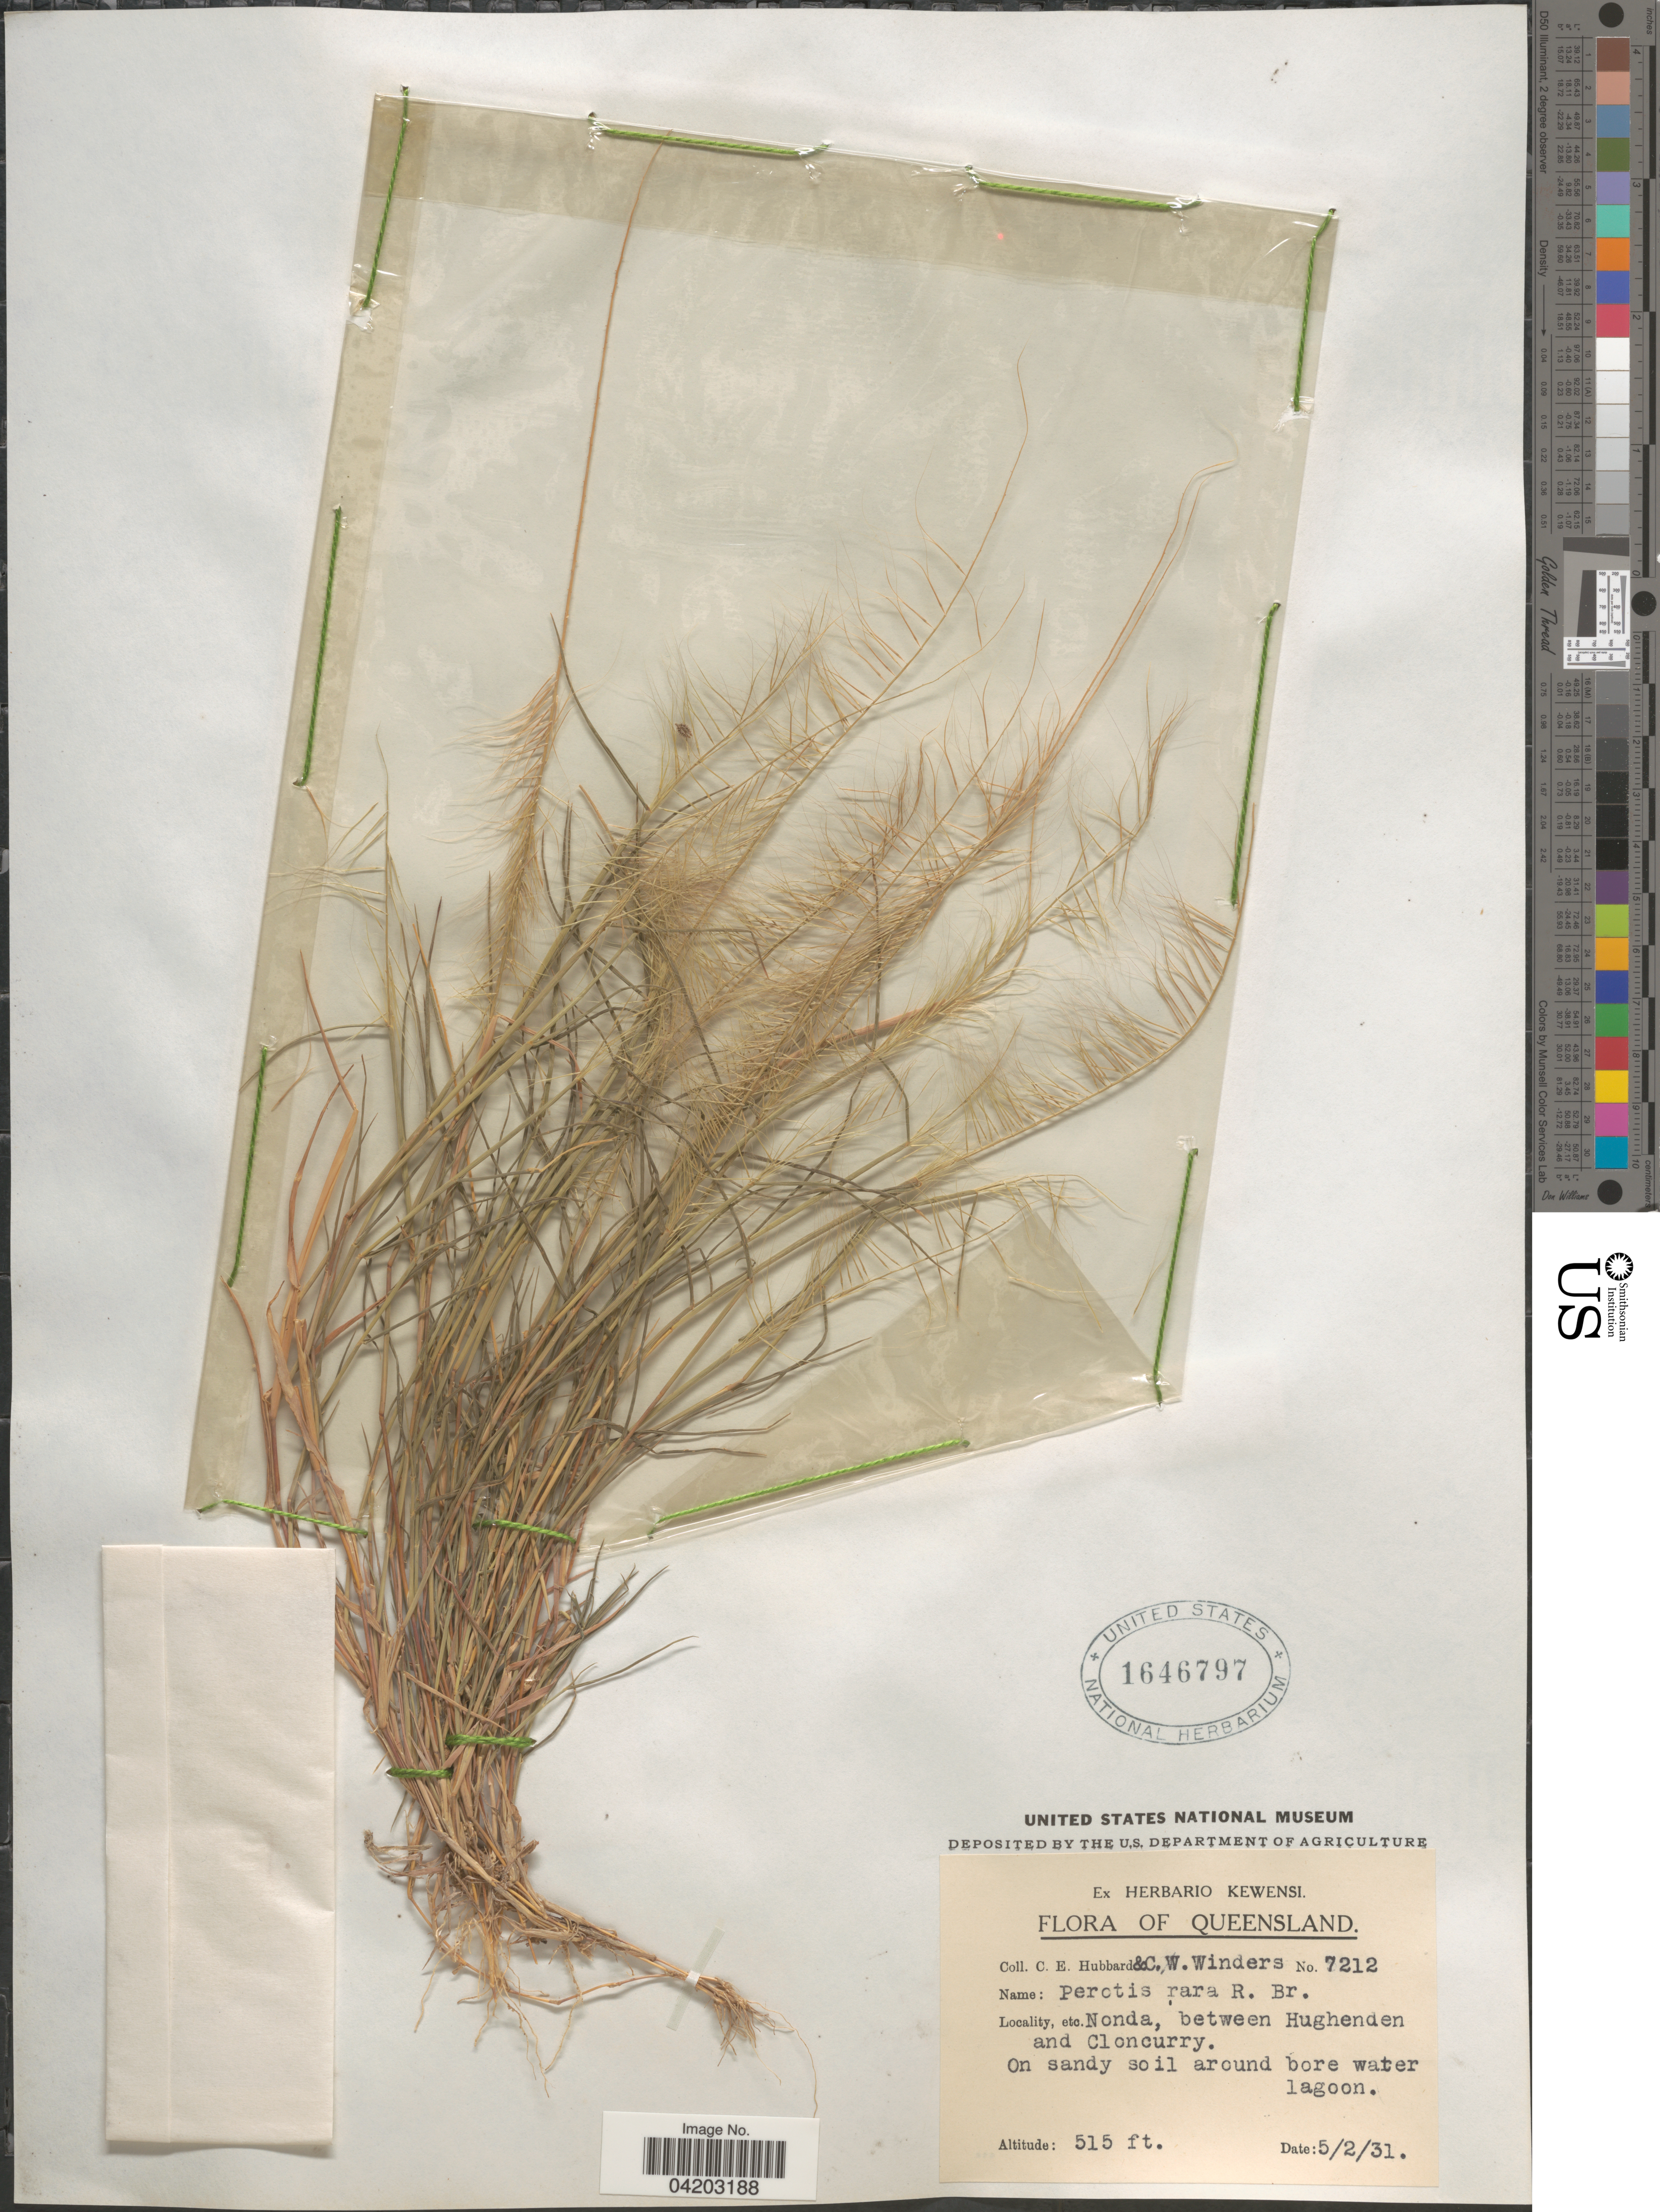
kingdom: Plantae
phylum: Tracheophyta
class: Liliopsida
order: Poales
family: Poaceae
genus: Perotis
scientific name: Perotis rara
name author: R. Br.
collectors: C. E. Hubbard & C. Winders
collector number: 7212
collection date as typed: Transcribed d/m/y: 5/2/31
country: Australia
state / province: Queensland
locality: Nonda, between Hughenden and Cloncurry. Around bore water lagoon.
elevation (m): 157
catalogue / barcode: US 1646797